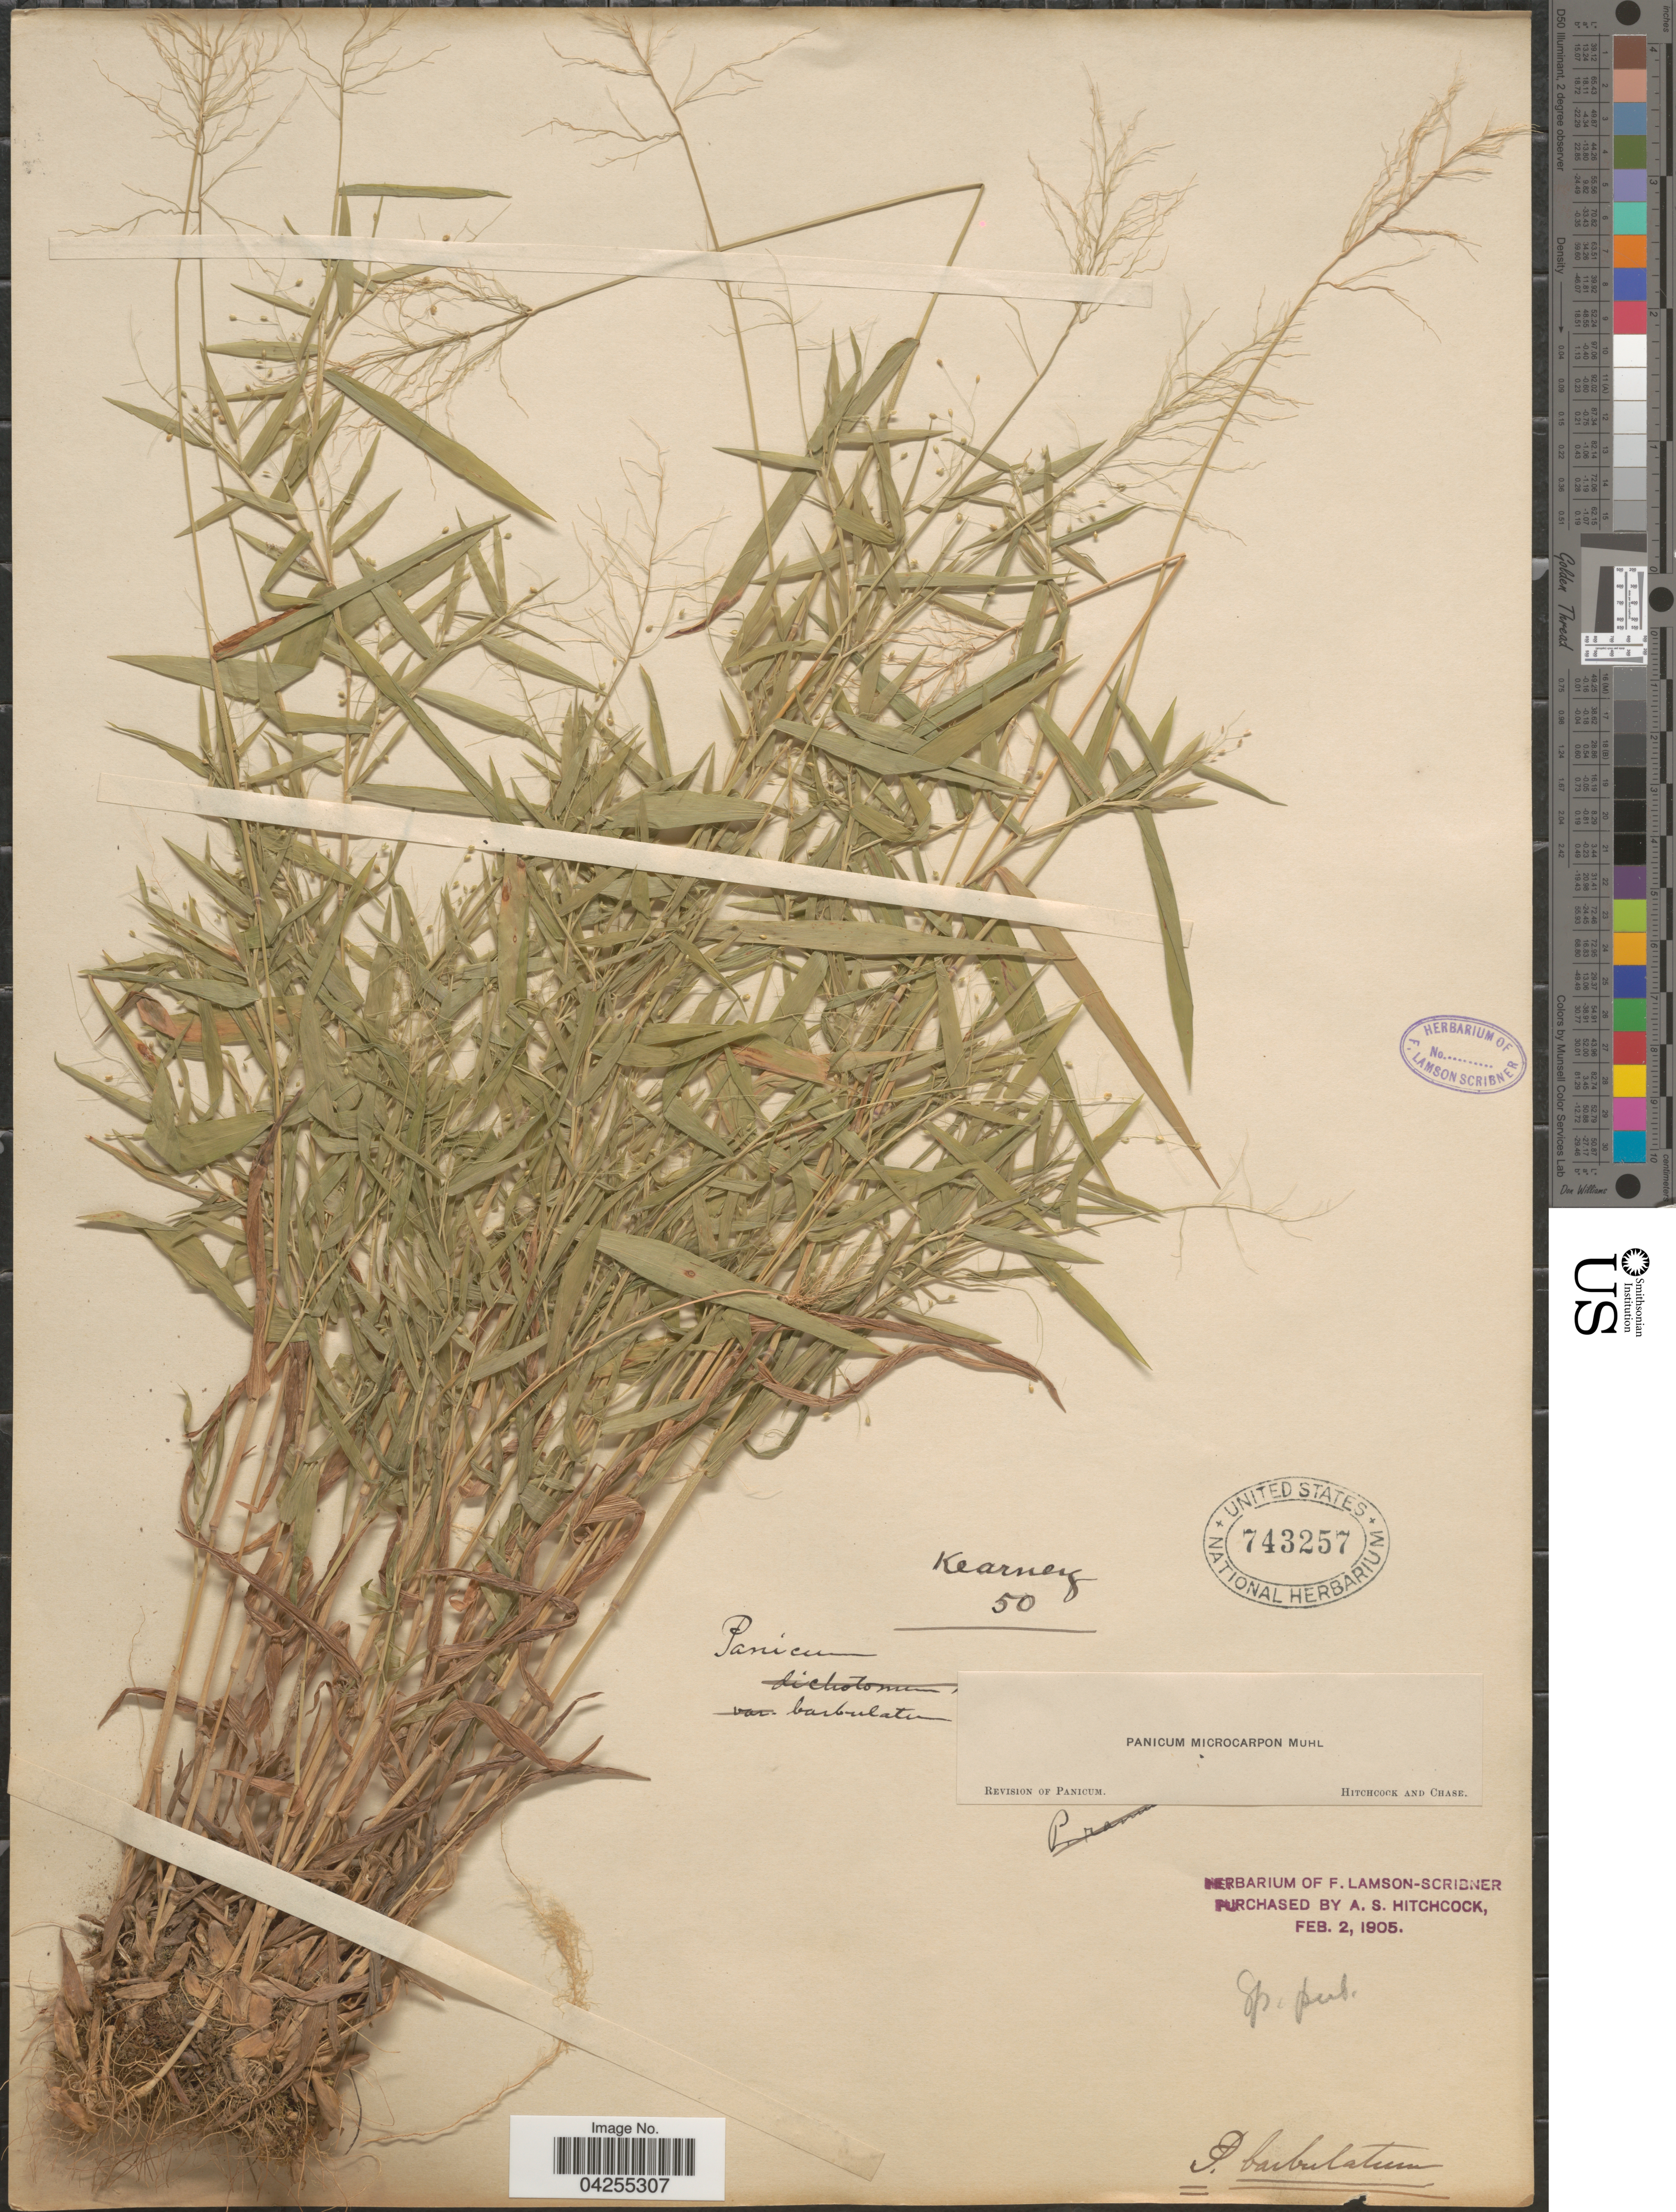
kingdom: Plantae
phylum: Tracheophyta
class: Liliopsida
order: Poales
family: Poaceae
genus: Dichanthelium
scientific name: Dichanthelium dichotomum var. dichotomum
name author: (L.) Gould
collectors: Kearney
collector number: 50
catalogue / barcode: US 743257